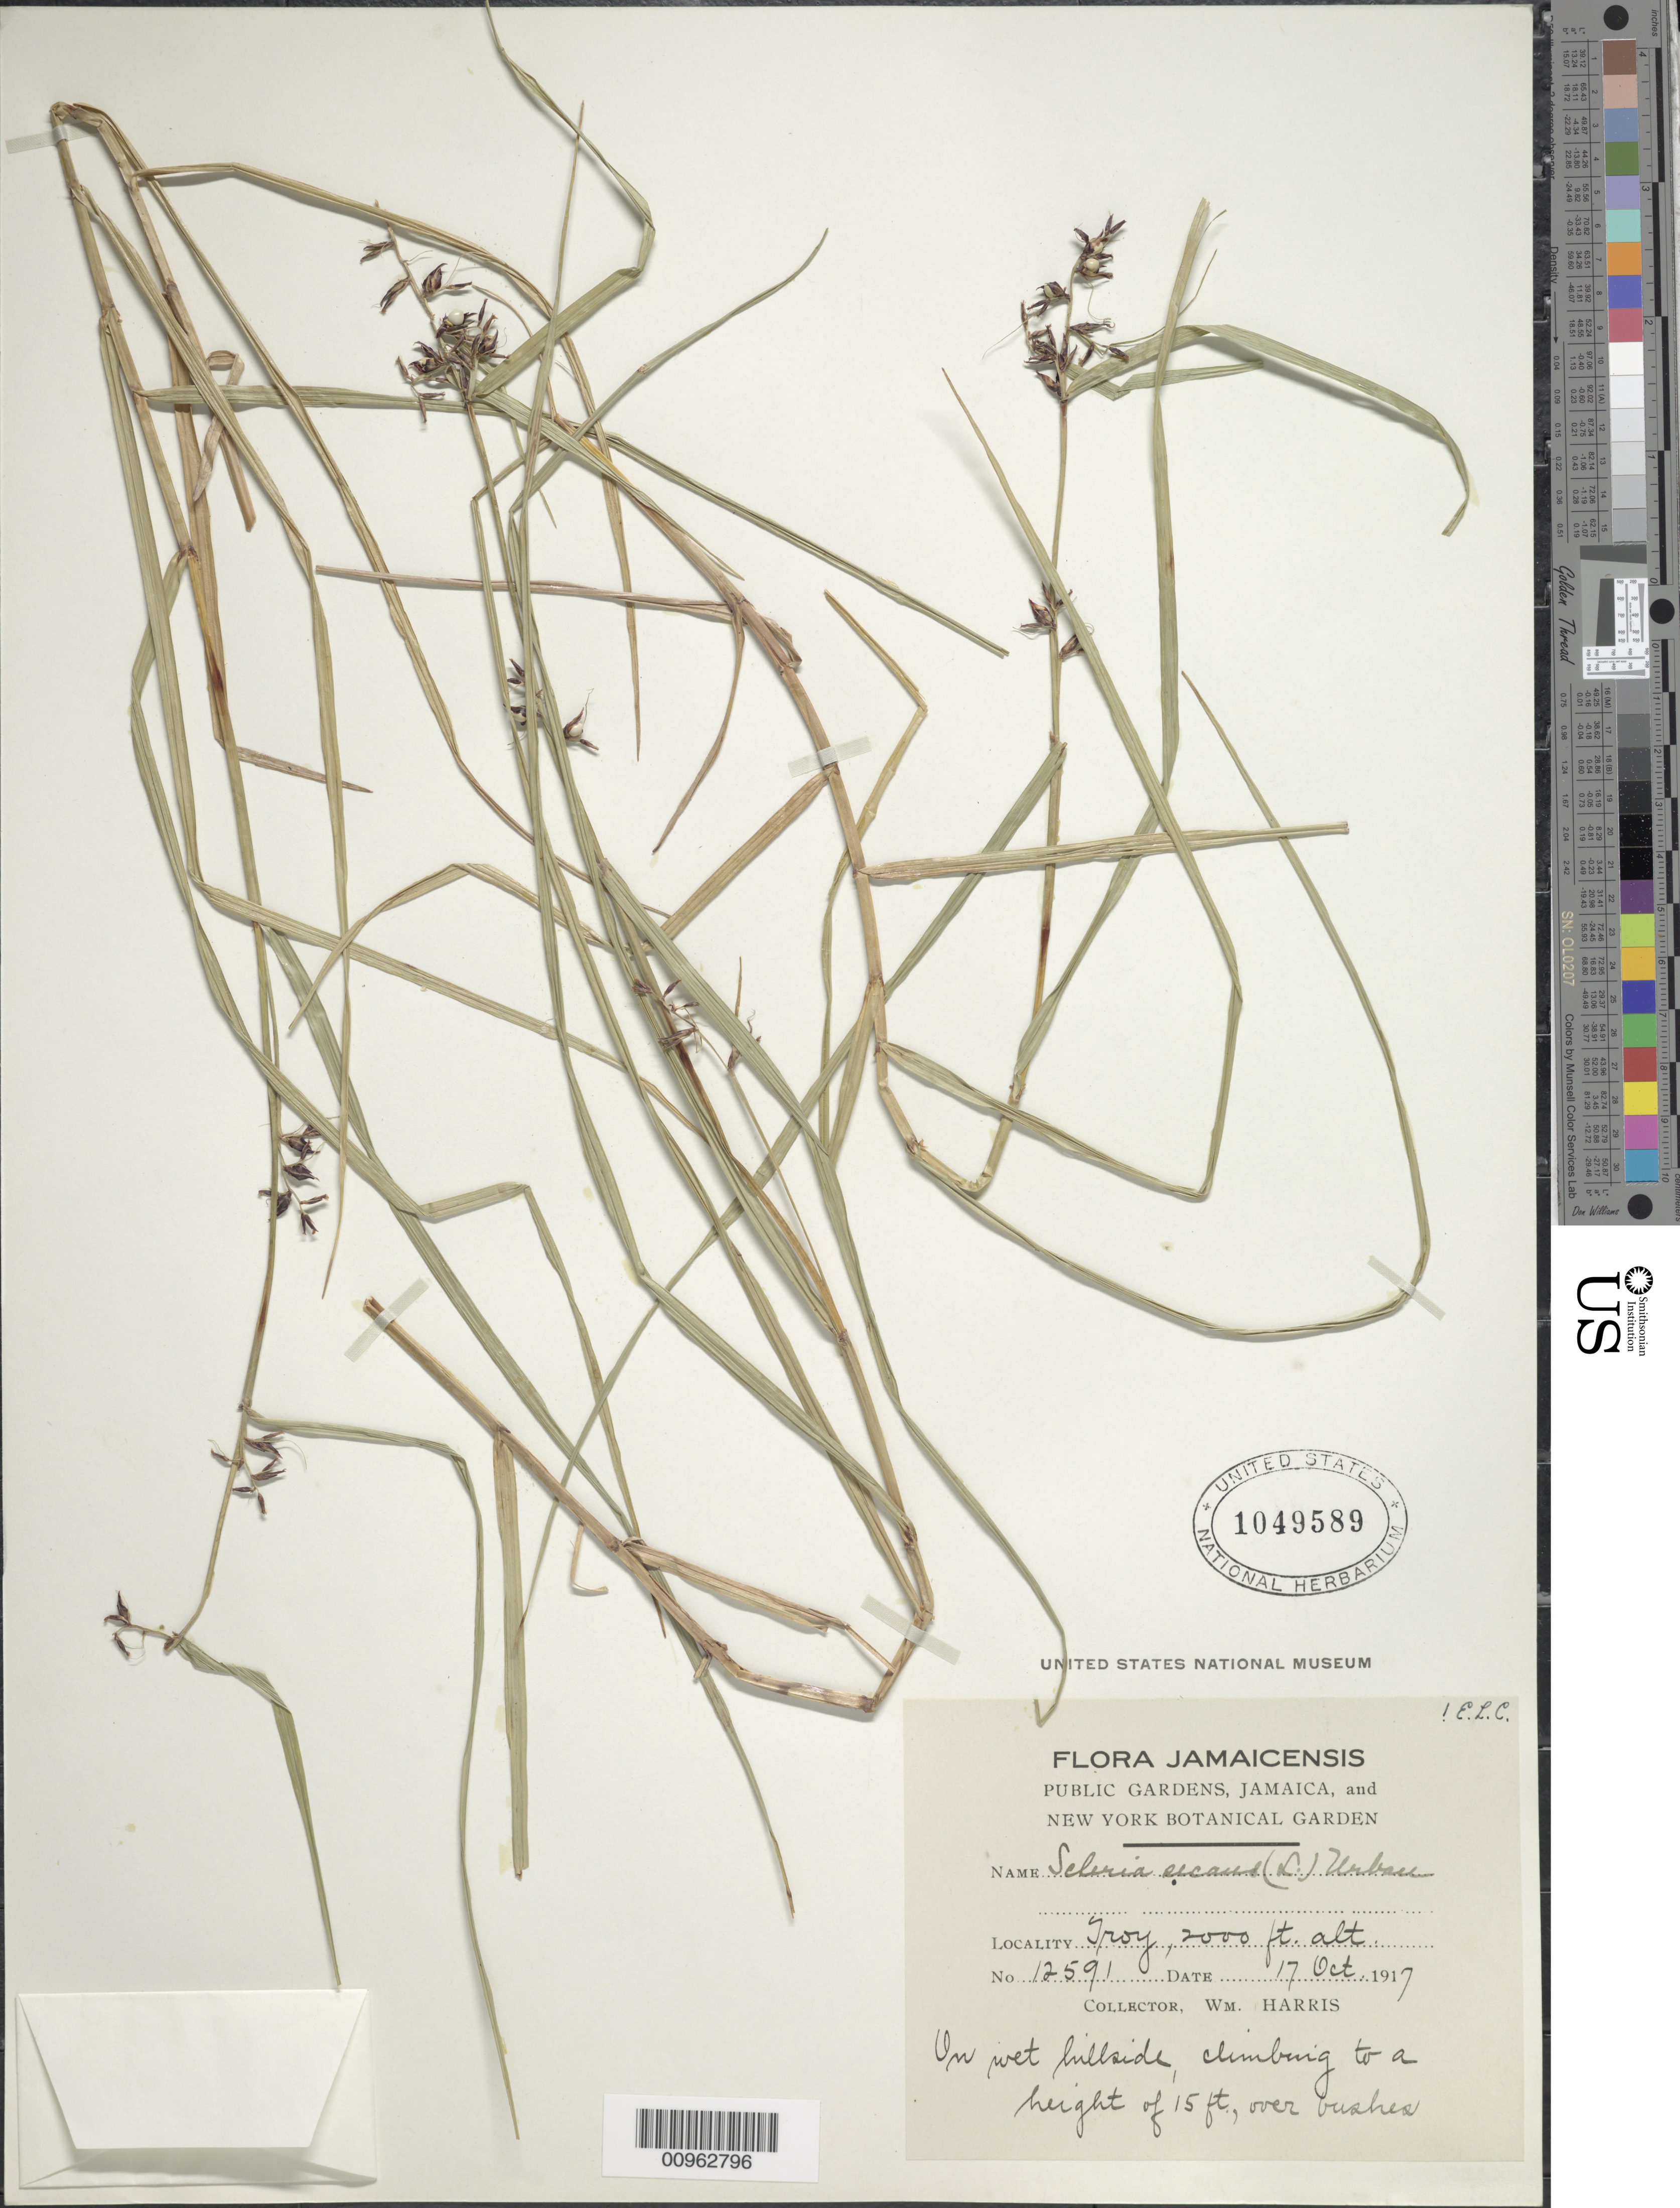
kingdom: Plantae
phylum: Tracheophyta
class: Liliopsida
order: Poales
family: Cyperaceae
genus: Scleria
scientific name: Scleria secans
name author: (L.) Urb.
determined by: Core, E. L.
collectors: W. H. Harris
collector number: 12591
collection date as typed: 17 Oct 1917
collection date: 1917-10-17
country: Jamaica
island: Jamaica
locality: Troy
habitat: On wet hillside, climbing to a height of 15 ft, over bushes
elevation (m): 610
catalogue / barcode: US 1049589